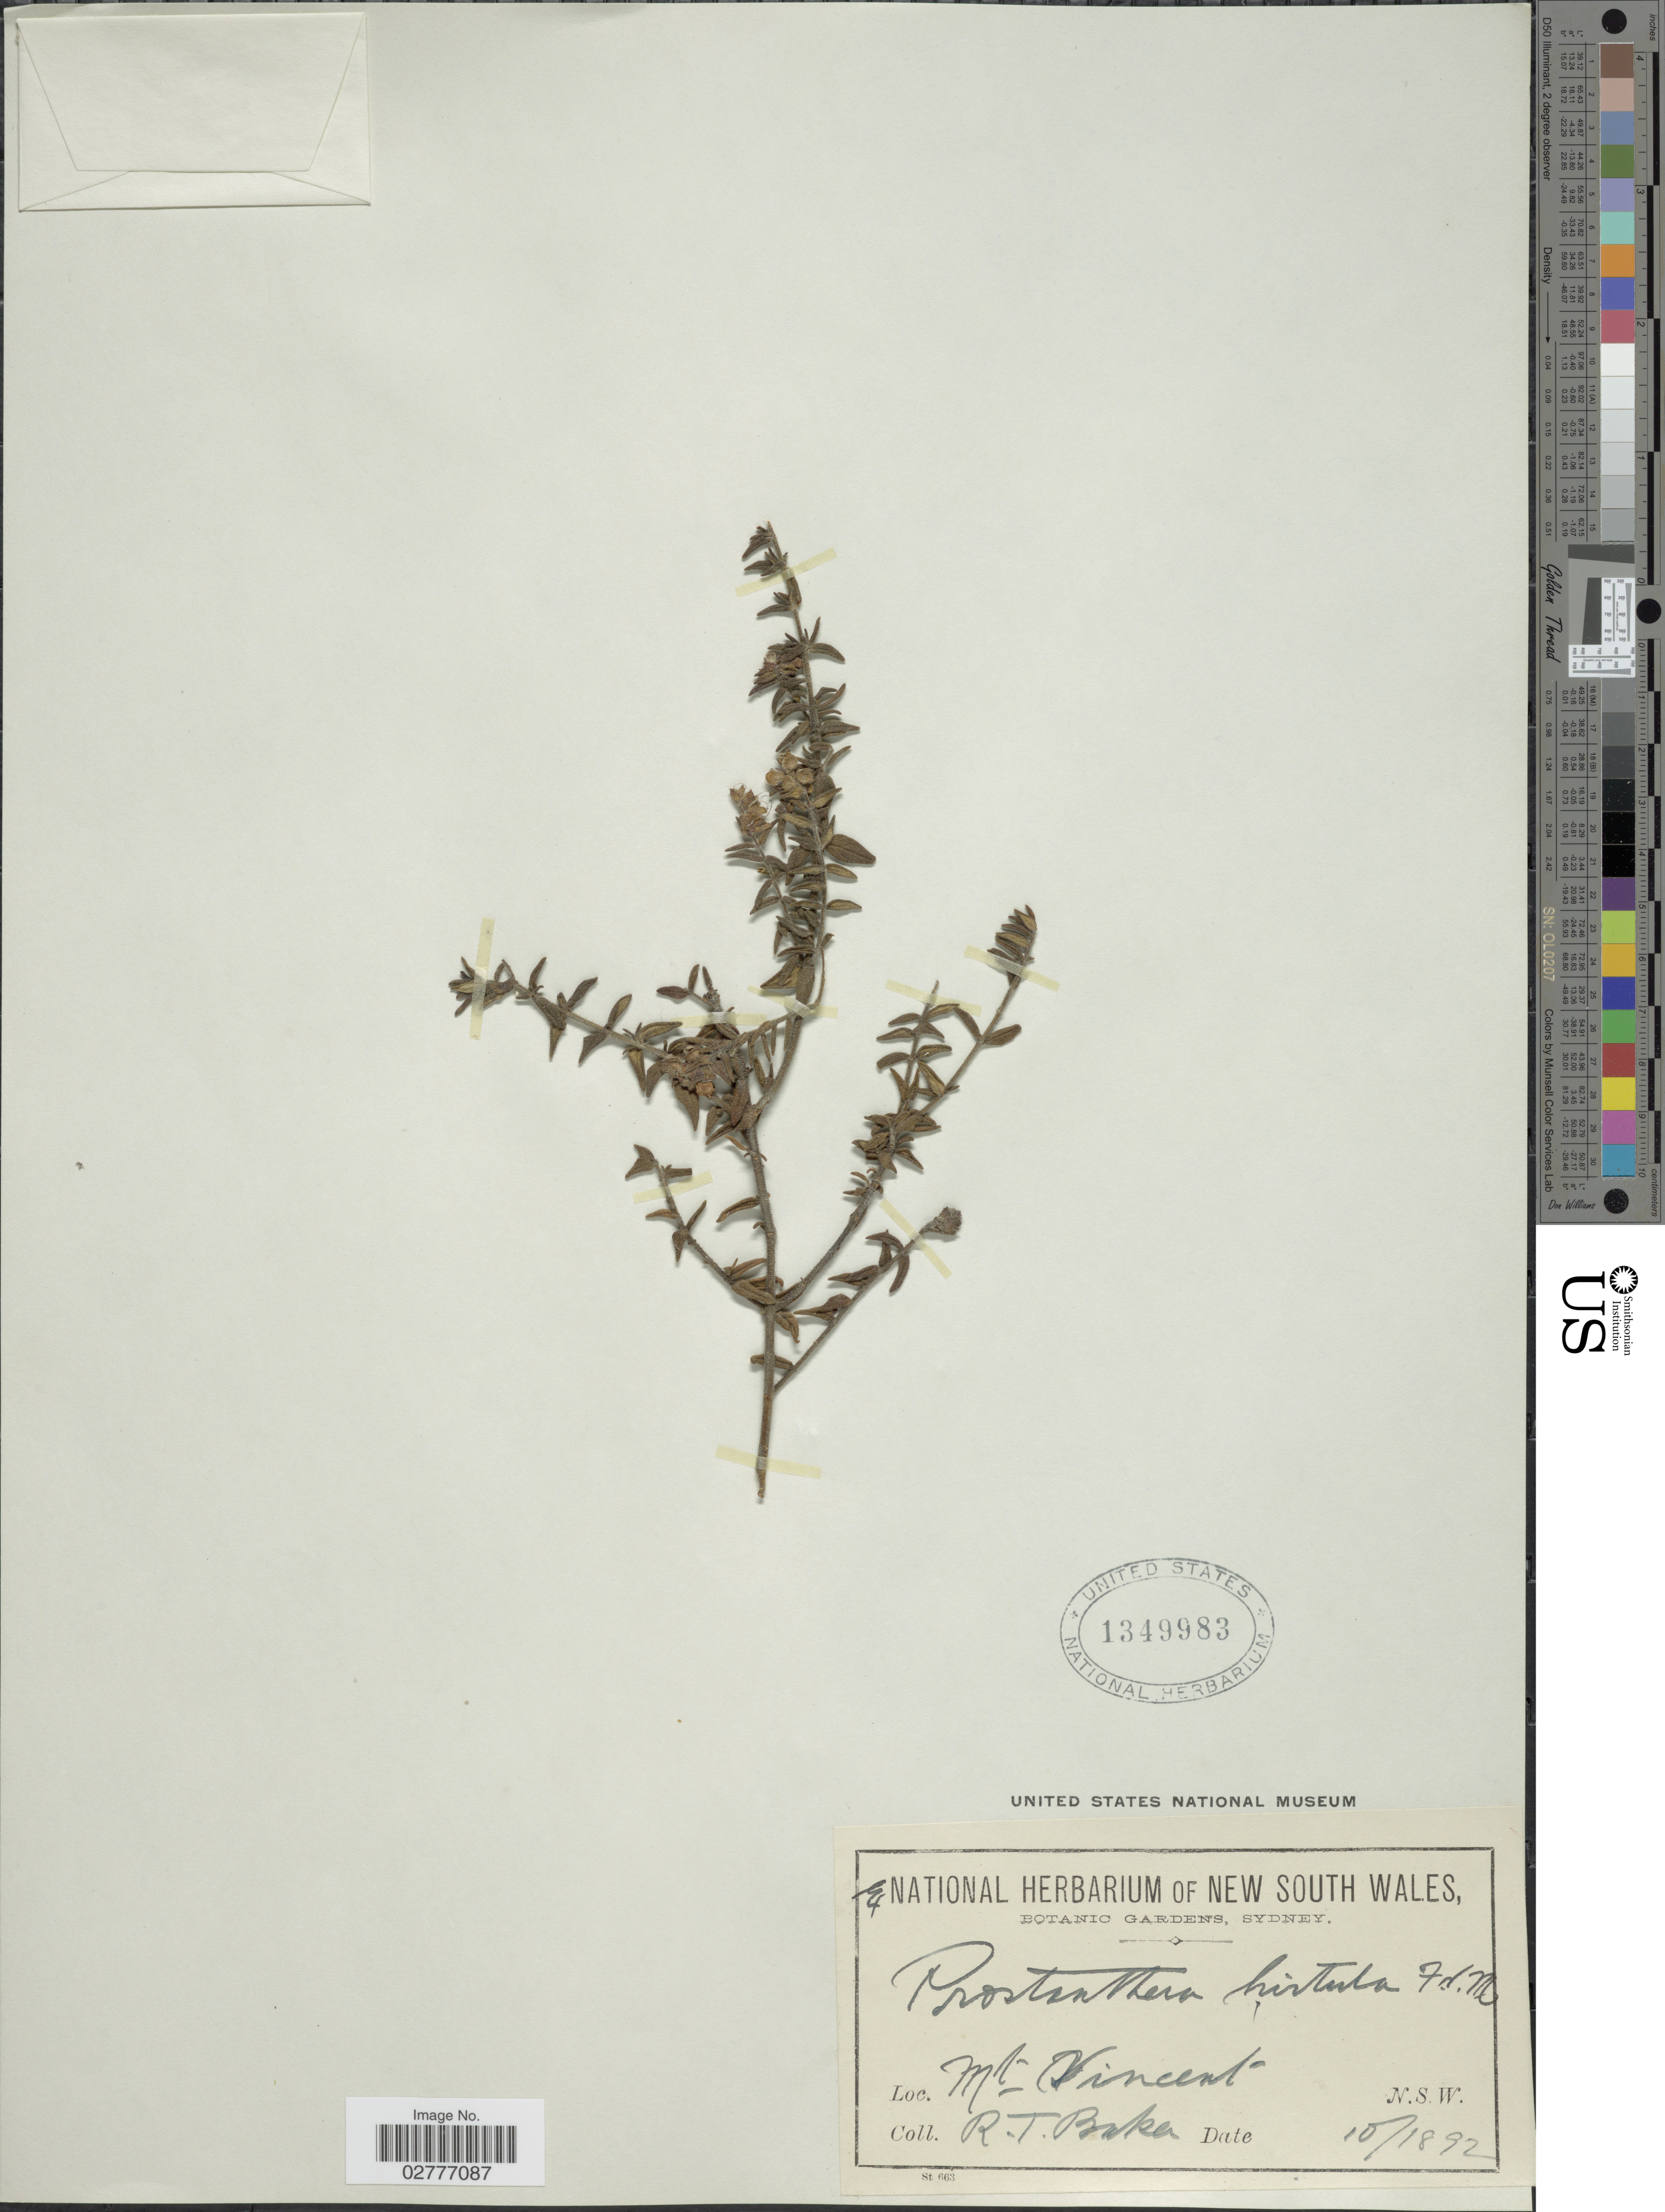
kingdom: Plantae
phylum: Tracheophyta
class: Magnoliopsida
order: Lamiales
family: Lamiaceae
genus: Prostanthera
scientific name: Prostanthera hirtula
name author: F. Muell. ex Benth.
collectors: R. T. Baker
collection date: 1892-10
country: Australia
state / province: New South Wales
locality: Mt. Vincent.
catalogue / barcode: US 1349983